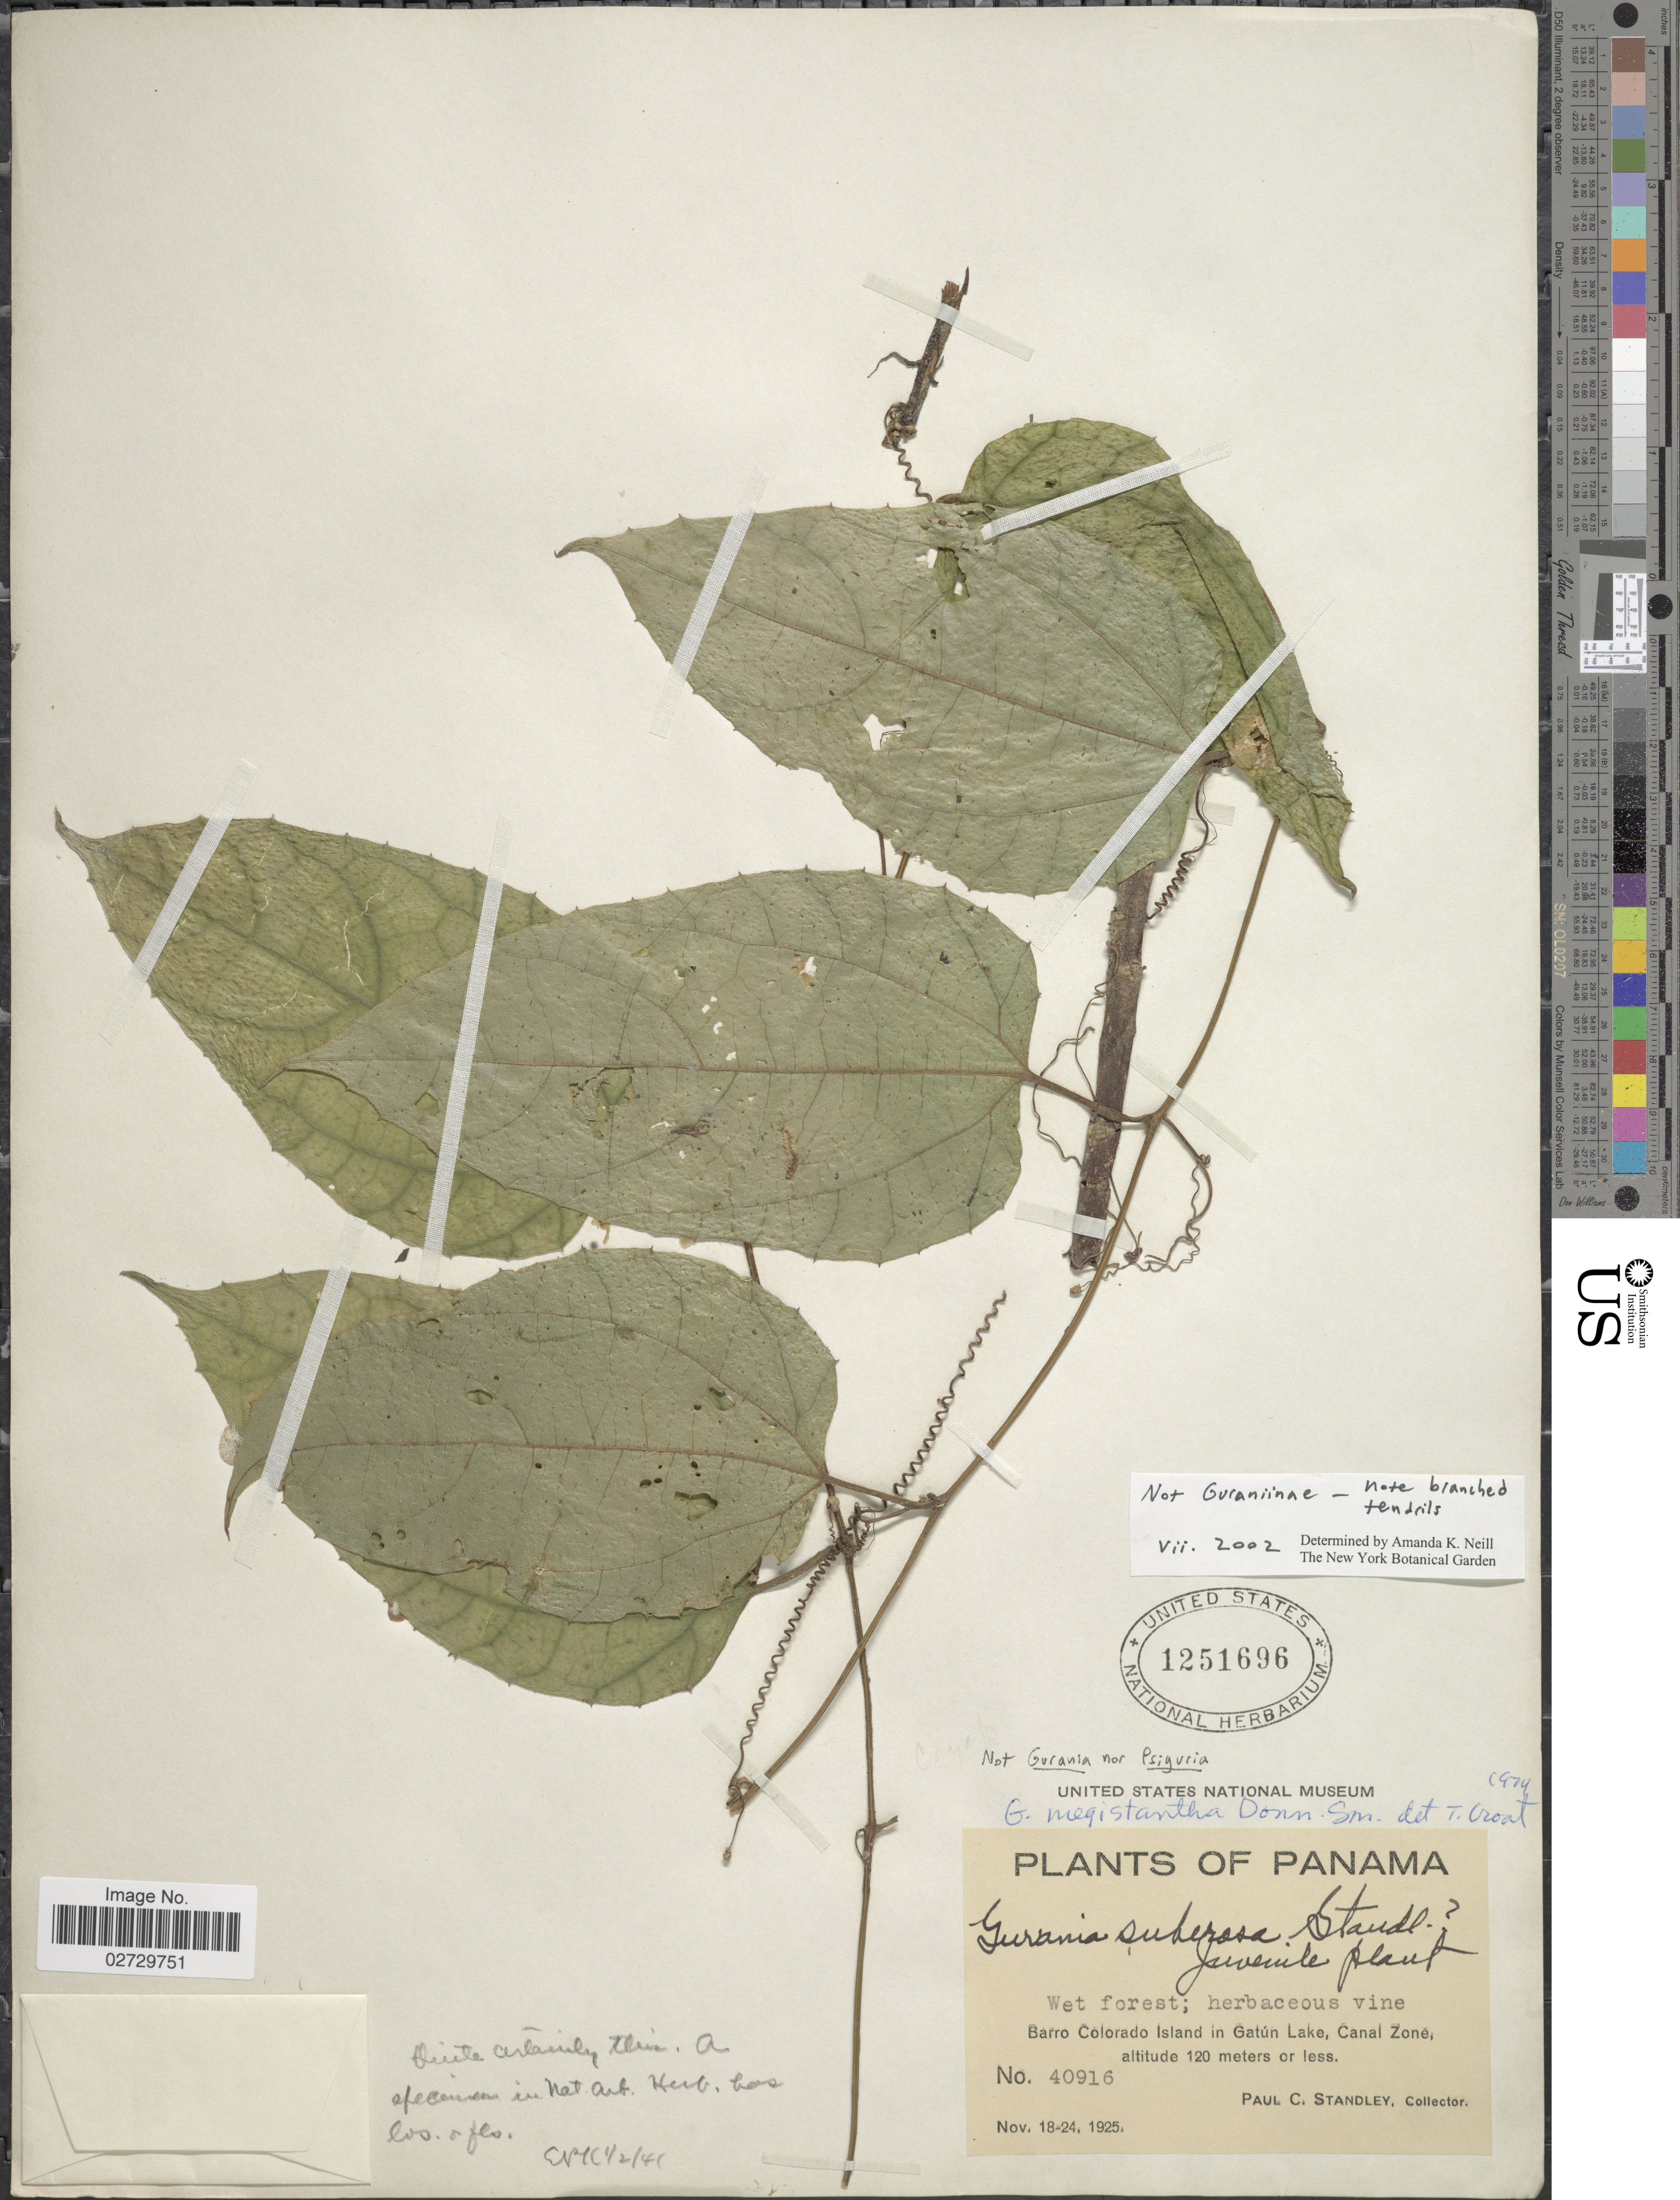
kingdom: Plantae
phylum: Tracheophyta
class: Magnoliopsida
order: Cucurbitales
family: Cucurbitaceae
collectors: P. C. Standley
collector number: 40916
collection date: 1925-11-18/1925-11-24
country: Panama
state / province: Panamá Oeste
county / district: Canal Zone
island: Barro Colorado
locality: Barro Colorado Island in Gatun Lake, Canal Zone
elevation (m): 120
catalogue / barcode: US 1251696